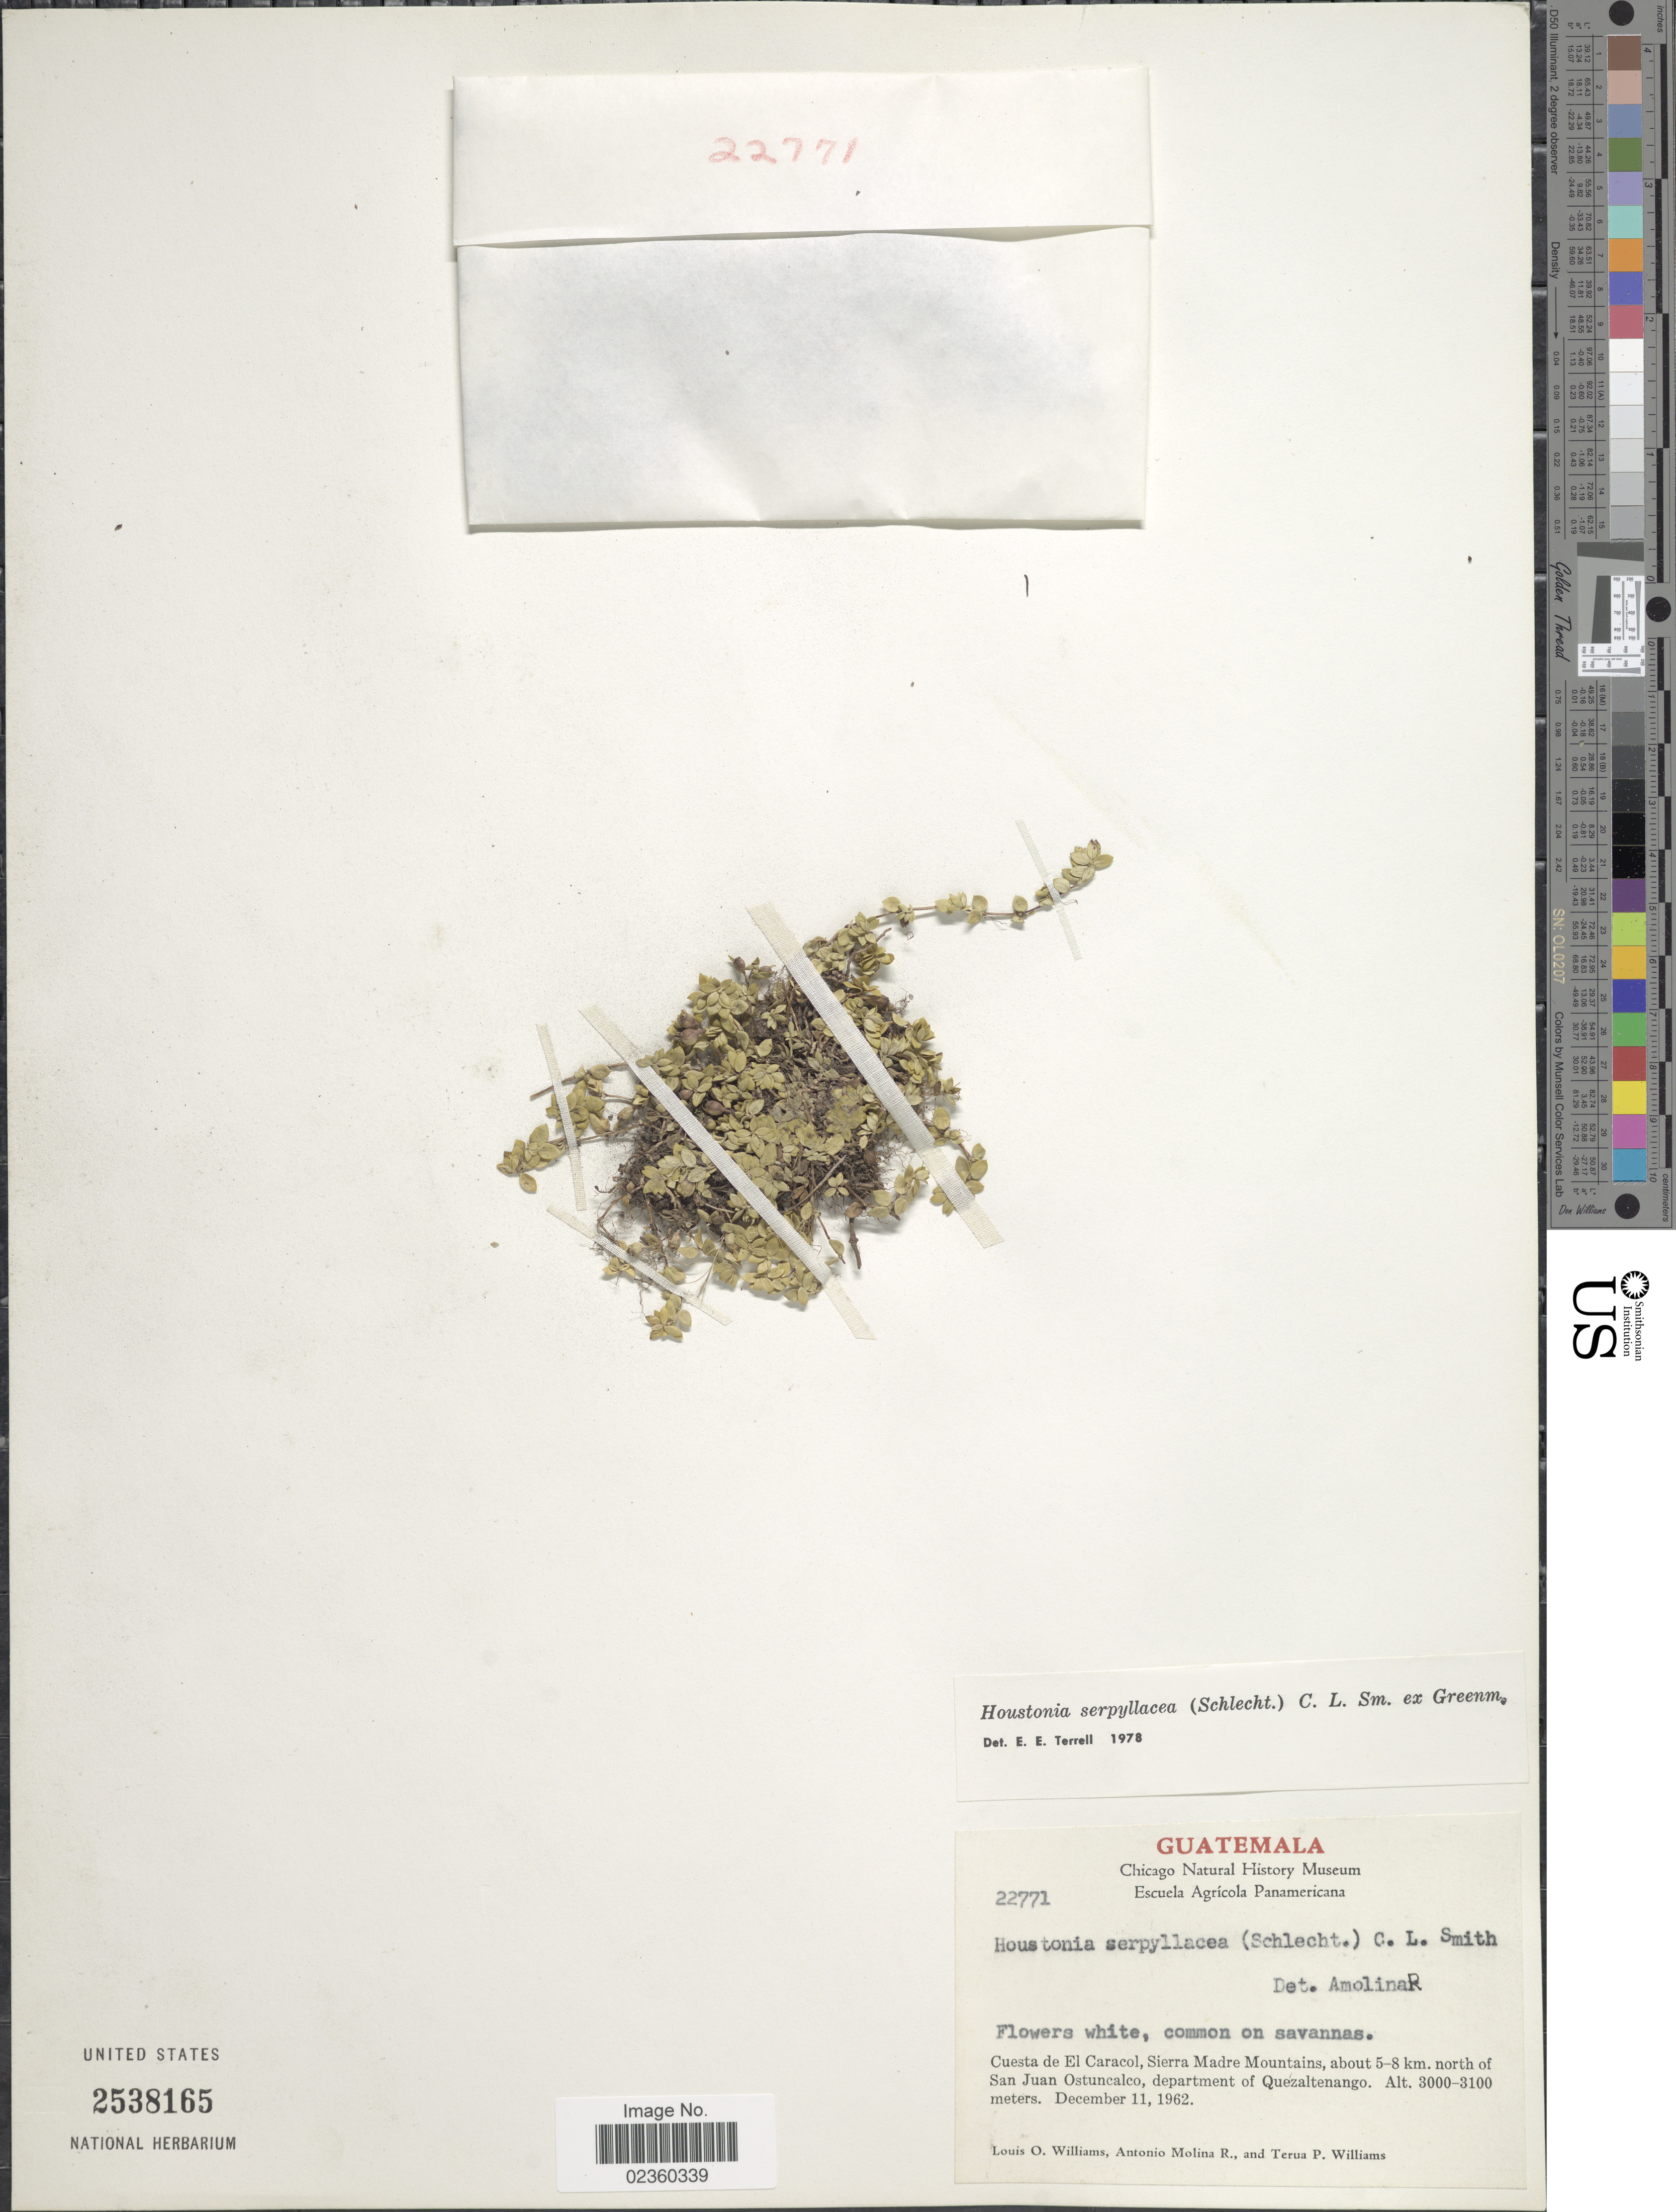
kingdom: Plantae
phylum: Tracheophyta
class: Magnoliopsida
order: Gentianales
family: Rubiaceae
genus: Terrellianthus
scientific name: Terrellianthus serpyllaceus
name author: (Schltdl.) Borhidi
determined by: Florentin, Mariela Nunez, (CTES), Instituto de Botanica del Nordeste (ARGENTINA)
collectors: L. O. Williams, A. Molina R. & T. P. Williams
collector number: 22771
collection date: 1962-12-11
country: Guatemala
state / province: Quetzaltenango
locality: Common on savannas, Cuesta de El Caracol, Sierra Madre Mountains, about 5-8 km. north of San Juan Ostuncalco, department of Quézaltenango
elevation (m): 3000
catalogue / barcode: US 2538165